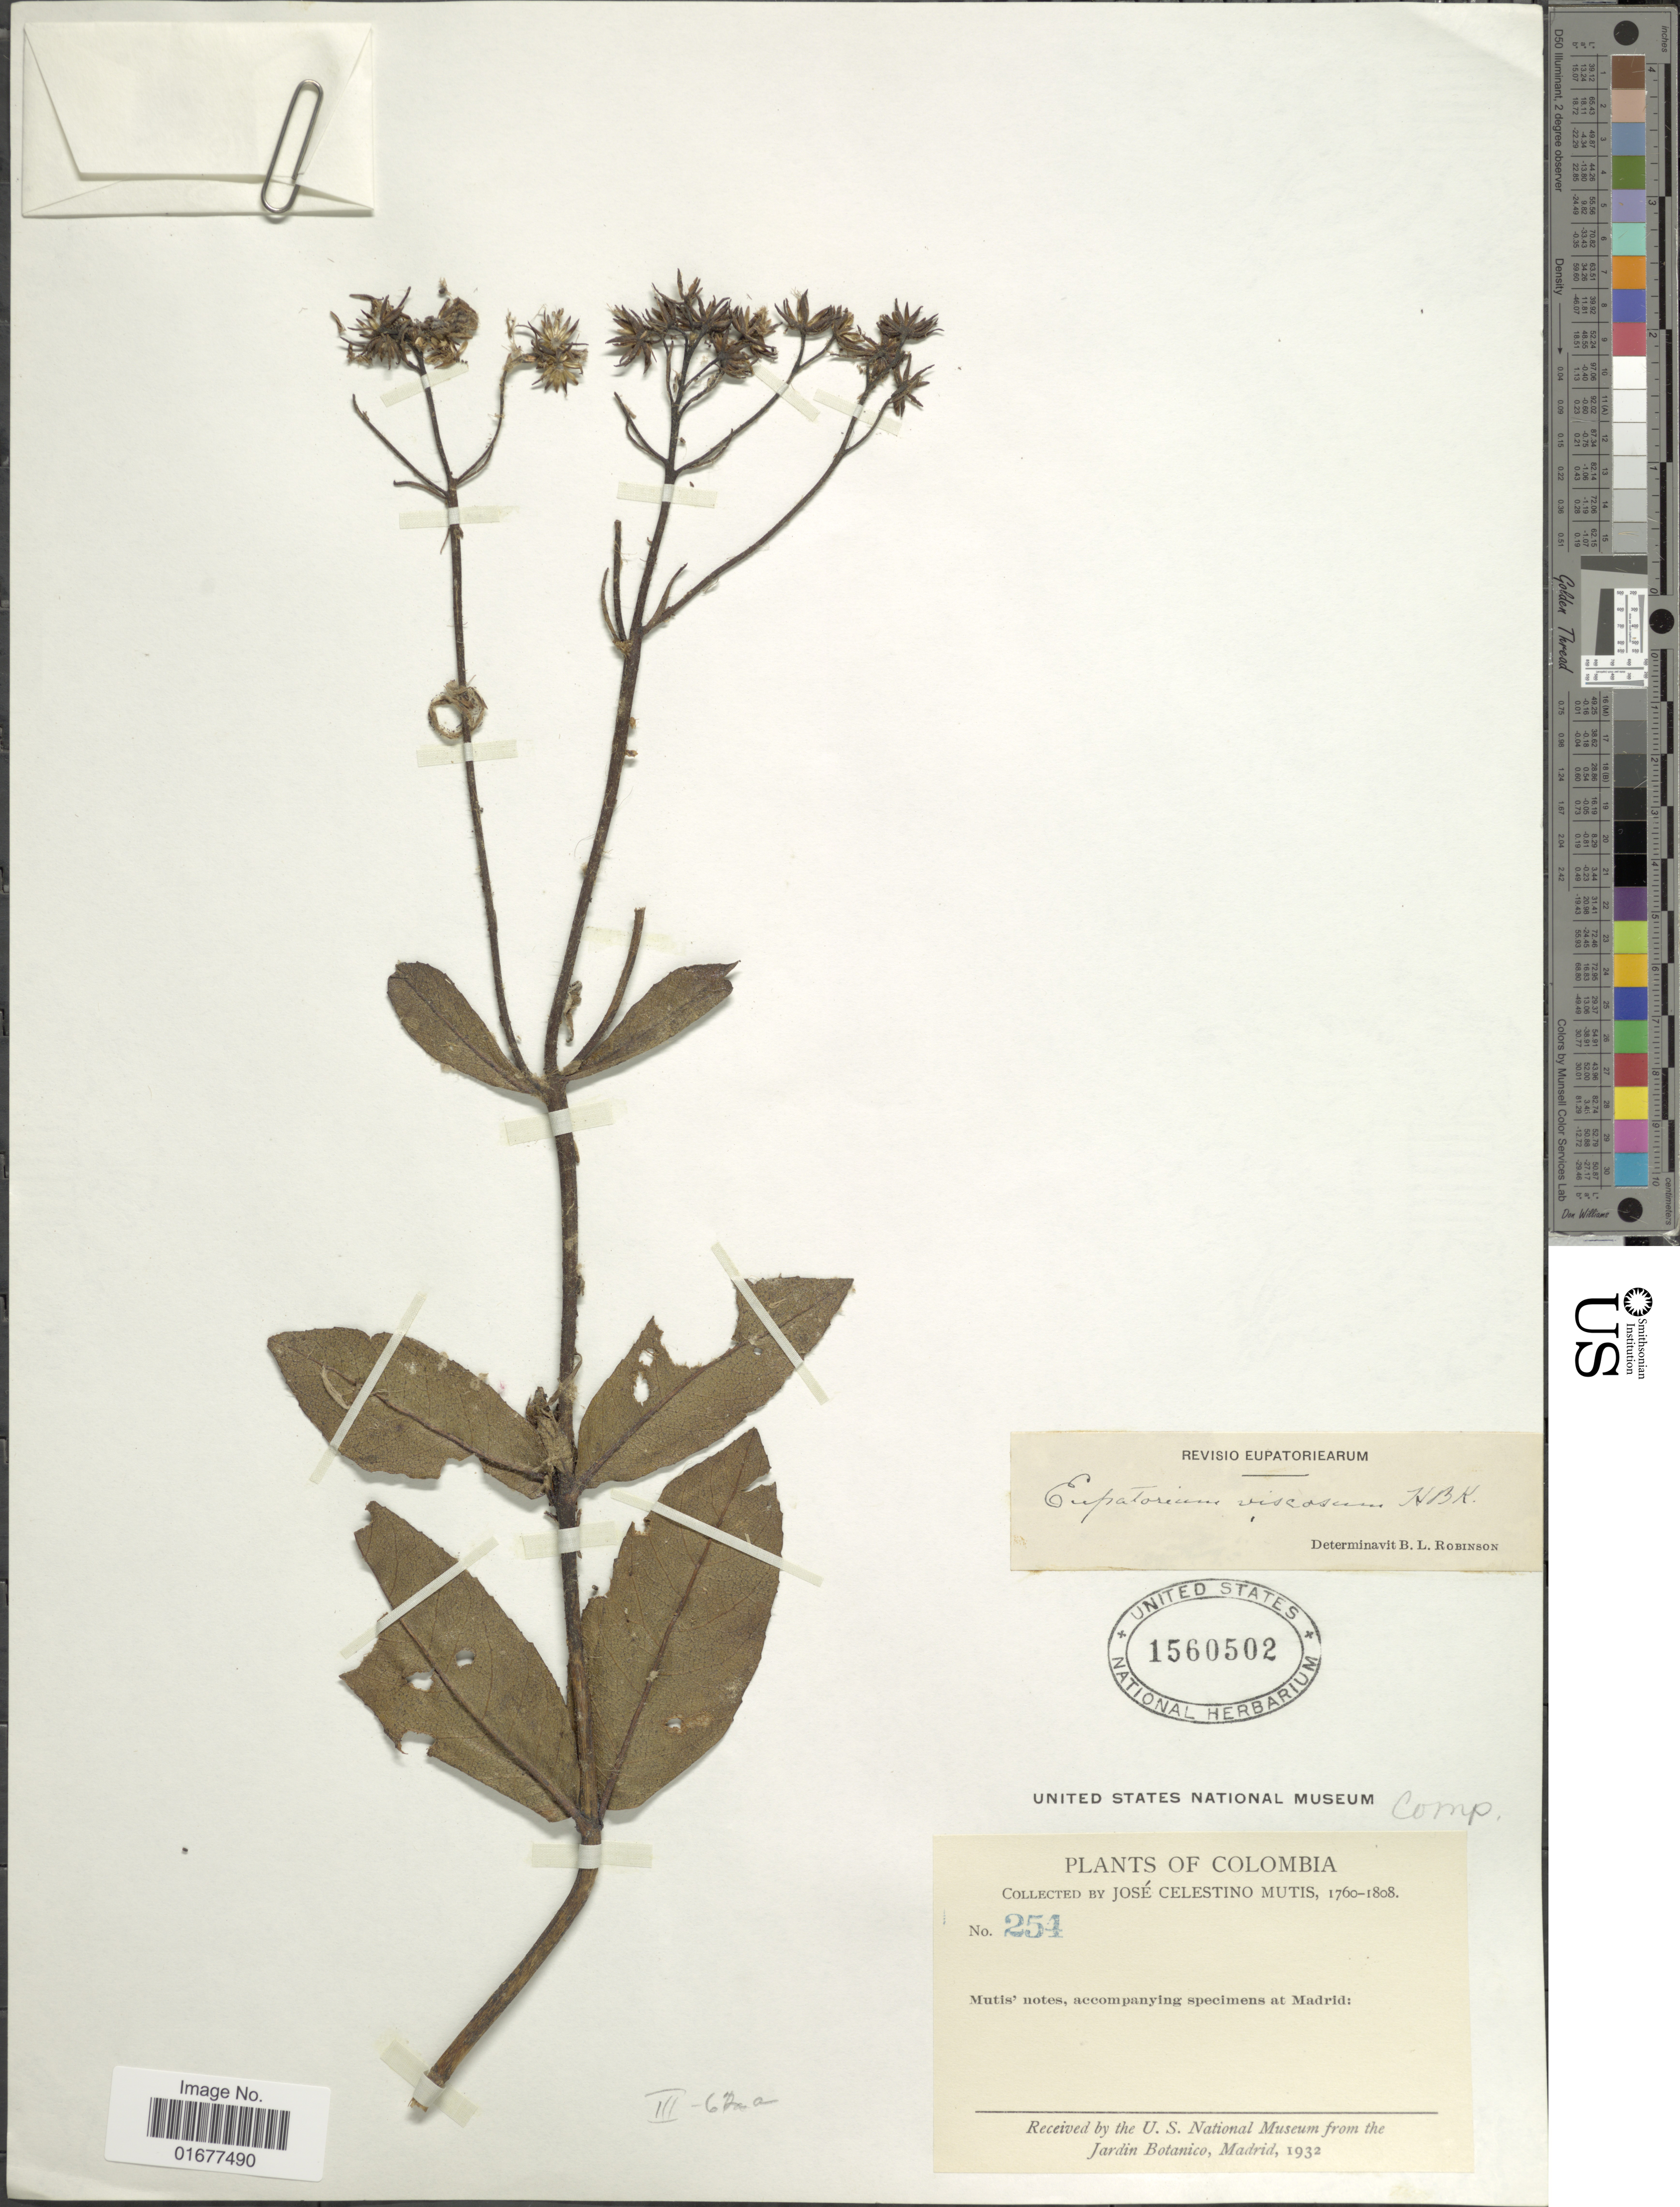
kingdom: Plantae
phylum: Tracheophyta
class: Magnoliopsida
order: Asterales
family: Asteraceae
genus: Ageratina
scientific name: Ageratina latipes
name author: (Benth.) R.M. King & H. Rob.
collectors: J. C. B. Mutis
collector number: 254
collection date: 1760/1808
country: Colombia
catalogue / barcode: US 1560502